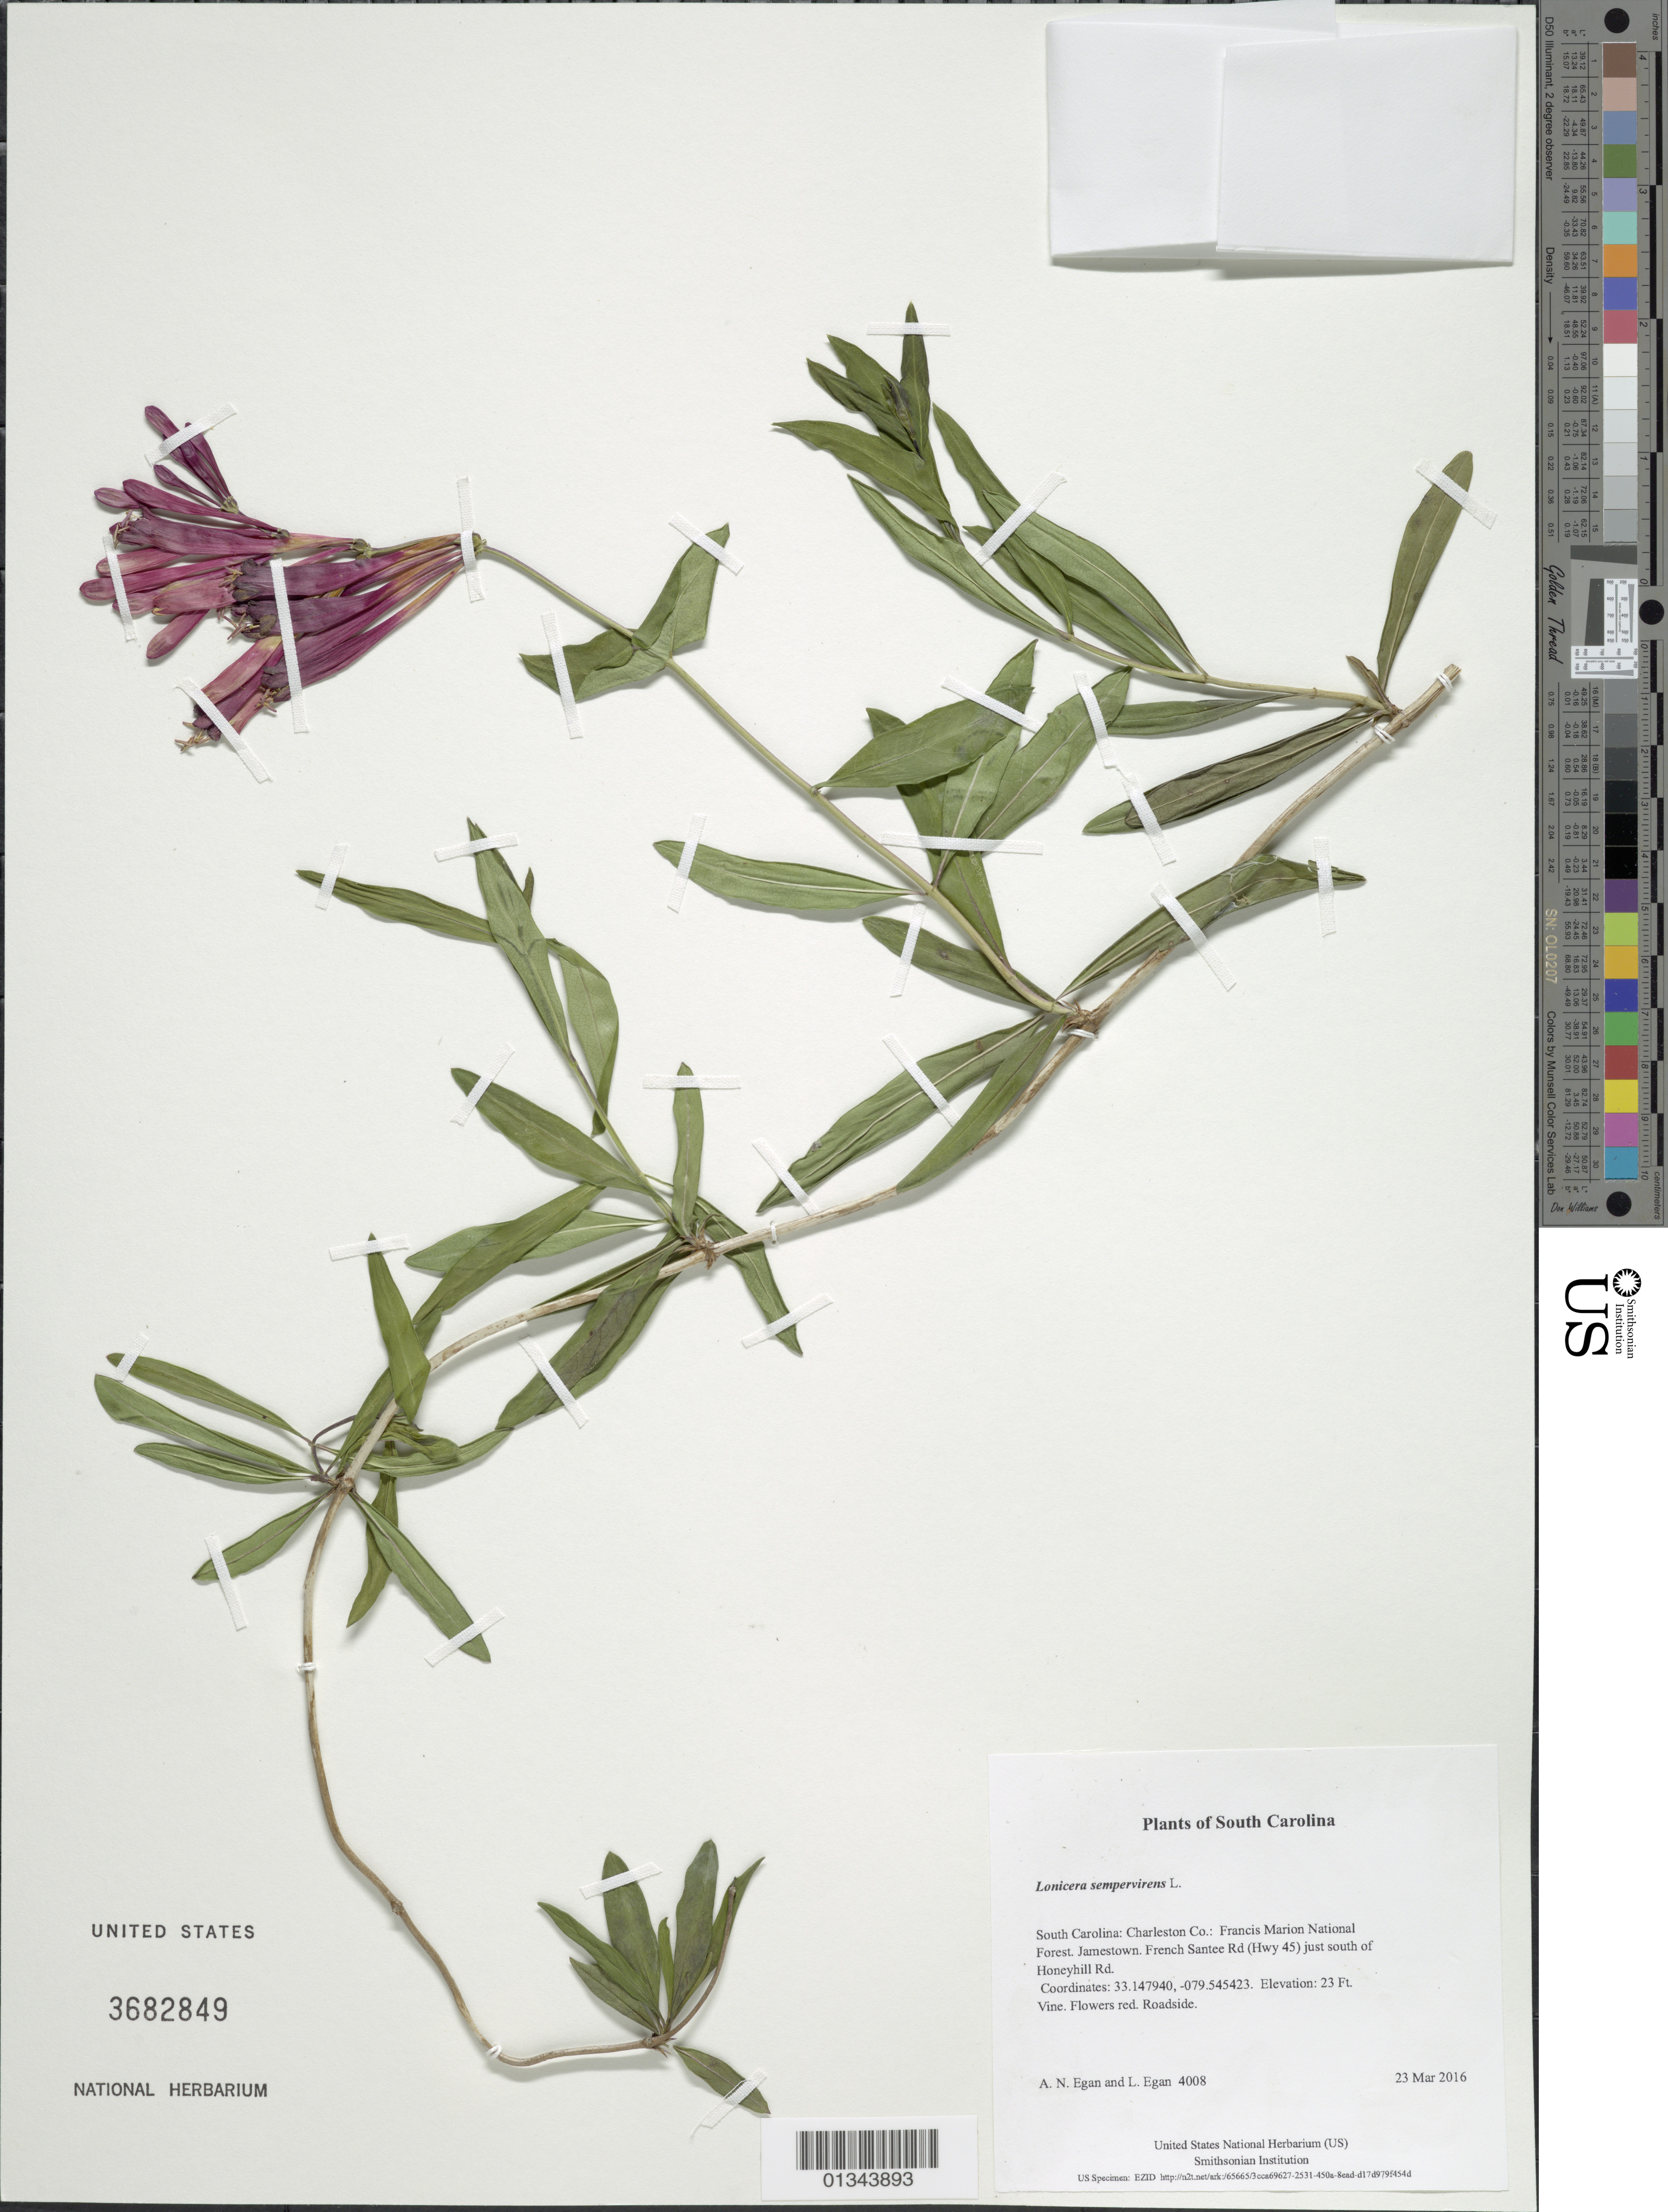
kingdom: Plantae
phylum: Tracheophyta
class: Magnoliopsida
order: Dipsacales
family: Caprifoliaceae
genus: Lonicera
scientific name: Lonicera sempervirens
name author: L.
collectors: A. N. Egan & L. Egan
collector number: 4008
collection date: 2016-03-23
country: United States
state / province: South Carolina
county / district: Charleston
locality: Francis Marion National Forest. Jamestown. French Santee Rd (Hwy 45) just south of Honeyhill Rd.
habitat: Roadside.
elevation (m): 7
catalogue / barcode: US 3682849